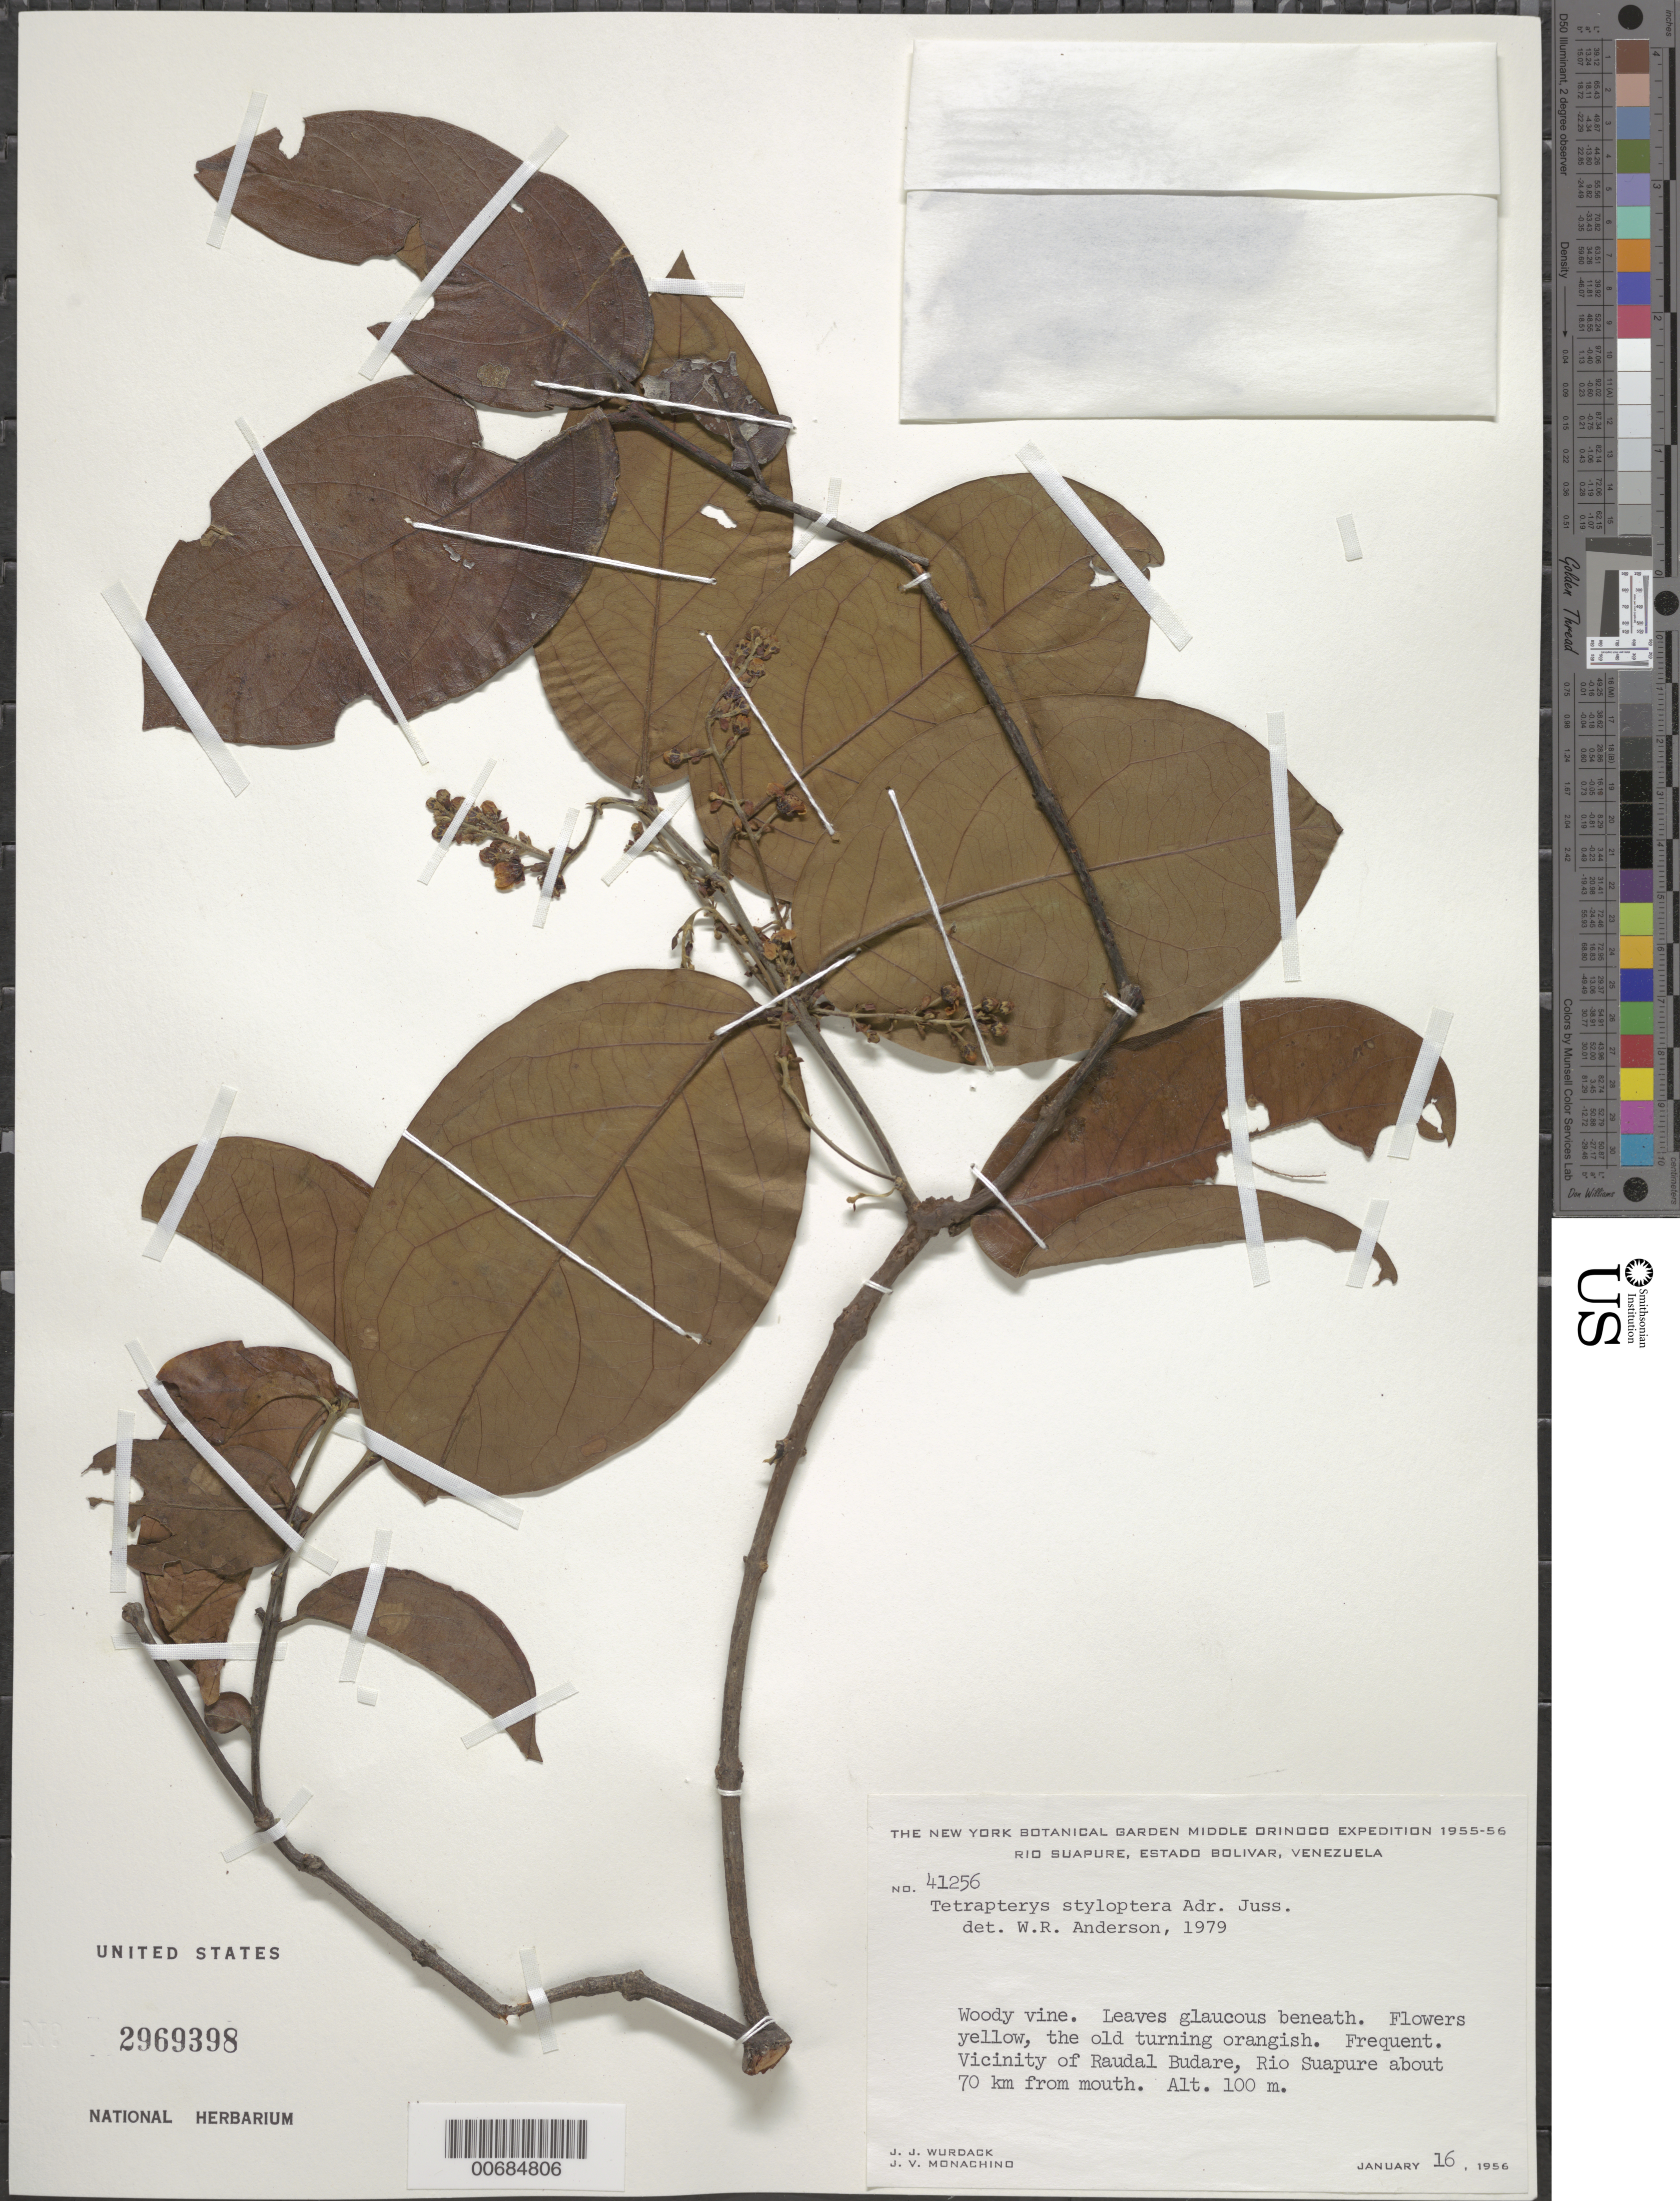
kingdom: Plantae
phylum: Tracheophyta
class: Magnoliopsida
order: Malpighiales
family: Malpighiaceae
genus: Glicophyllum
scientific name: Glicophyllum stylopterum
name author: (A. Juss.) R.F. Almeida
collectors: J. J. Wurdack & J. V. Monachino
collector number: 41256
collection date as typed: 16-Jan-56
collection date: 1956-01-16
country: Venezuela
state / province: Bolívar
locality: Río Suapure, between Raudal Budare and Raudal Pta. Brava, 70-80 km from mouth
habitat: Along river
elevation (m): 110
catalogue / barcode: US 2969398